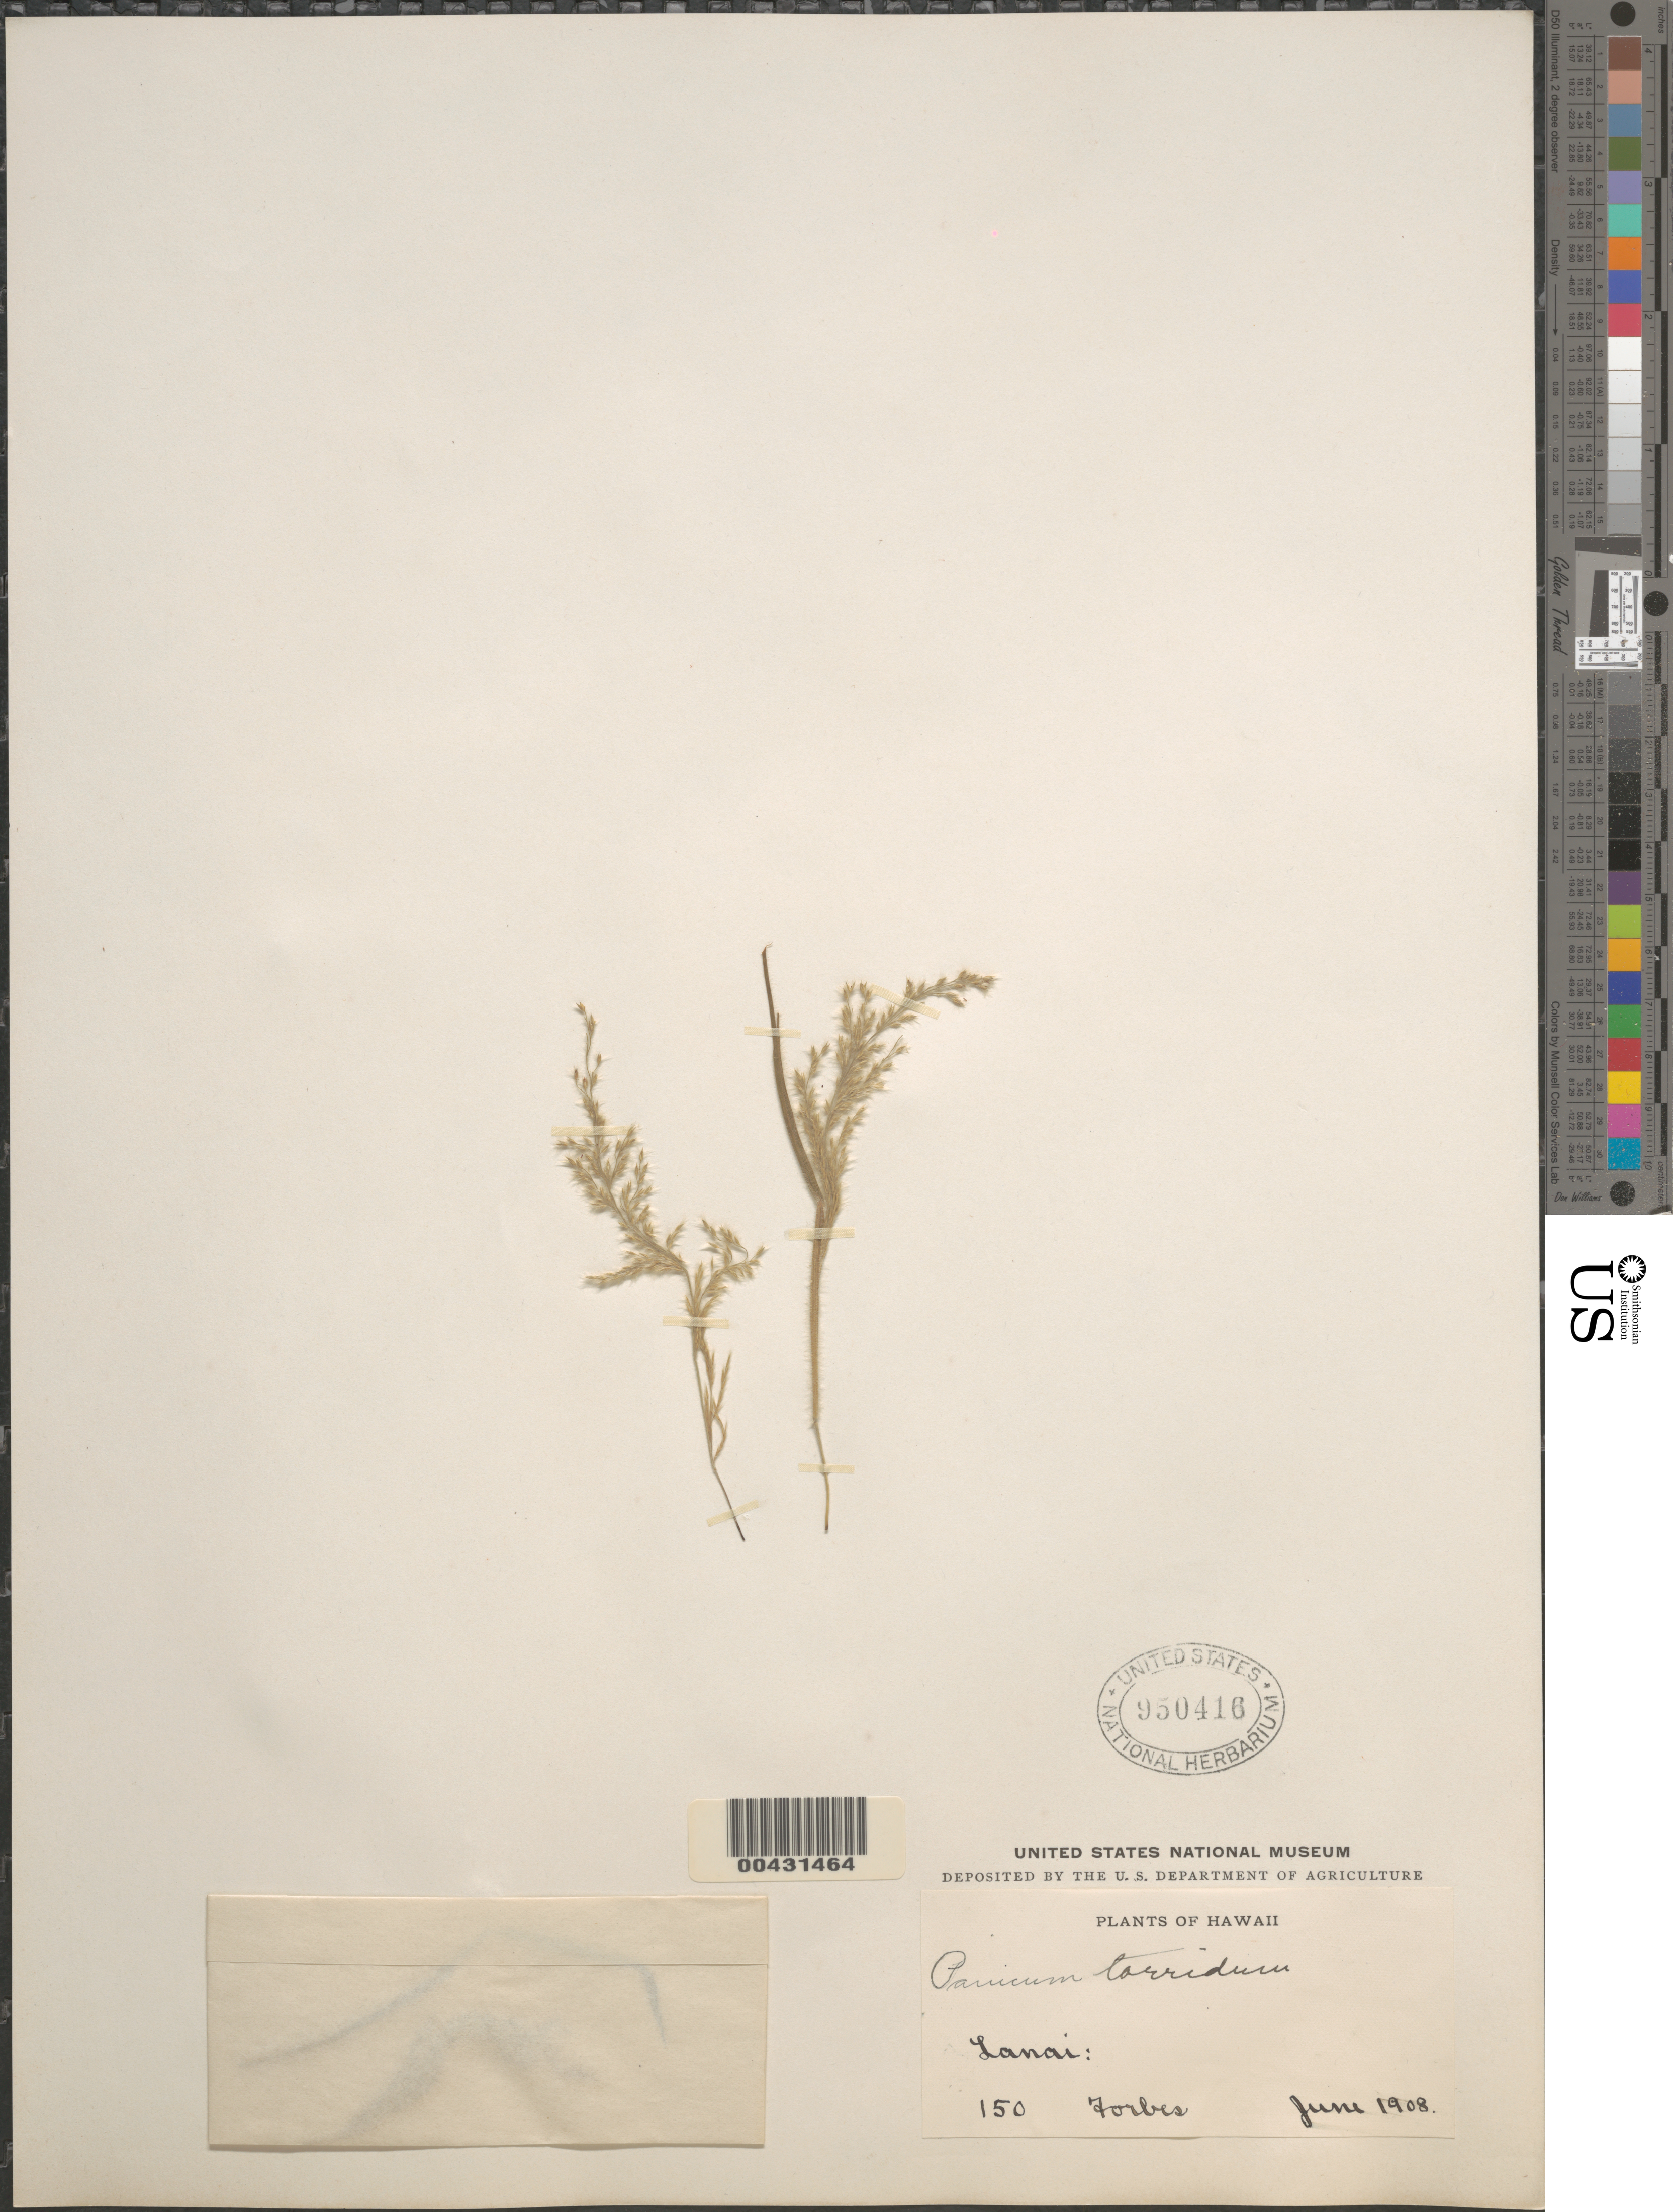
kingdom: Plantae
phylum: Tracheophyta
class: Liliopsida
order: Poales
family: Poaceae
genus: Panicum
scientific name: Panicum torridum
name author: Gaudich.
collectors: C. N. Forbes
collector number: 150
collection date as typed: Jun 1908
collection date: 1908-06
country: United States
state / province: Hawaii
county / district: Maui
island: Lana'i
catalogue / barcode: US 950416